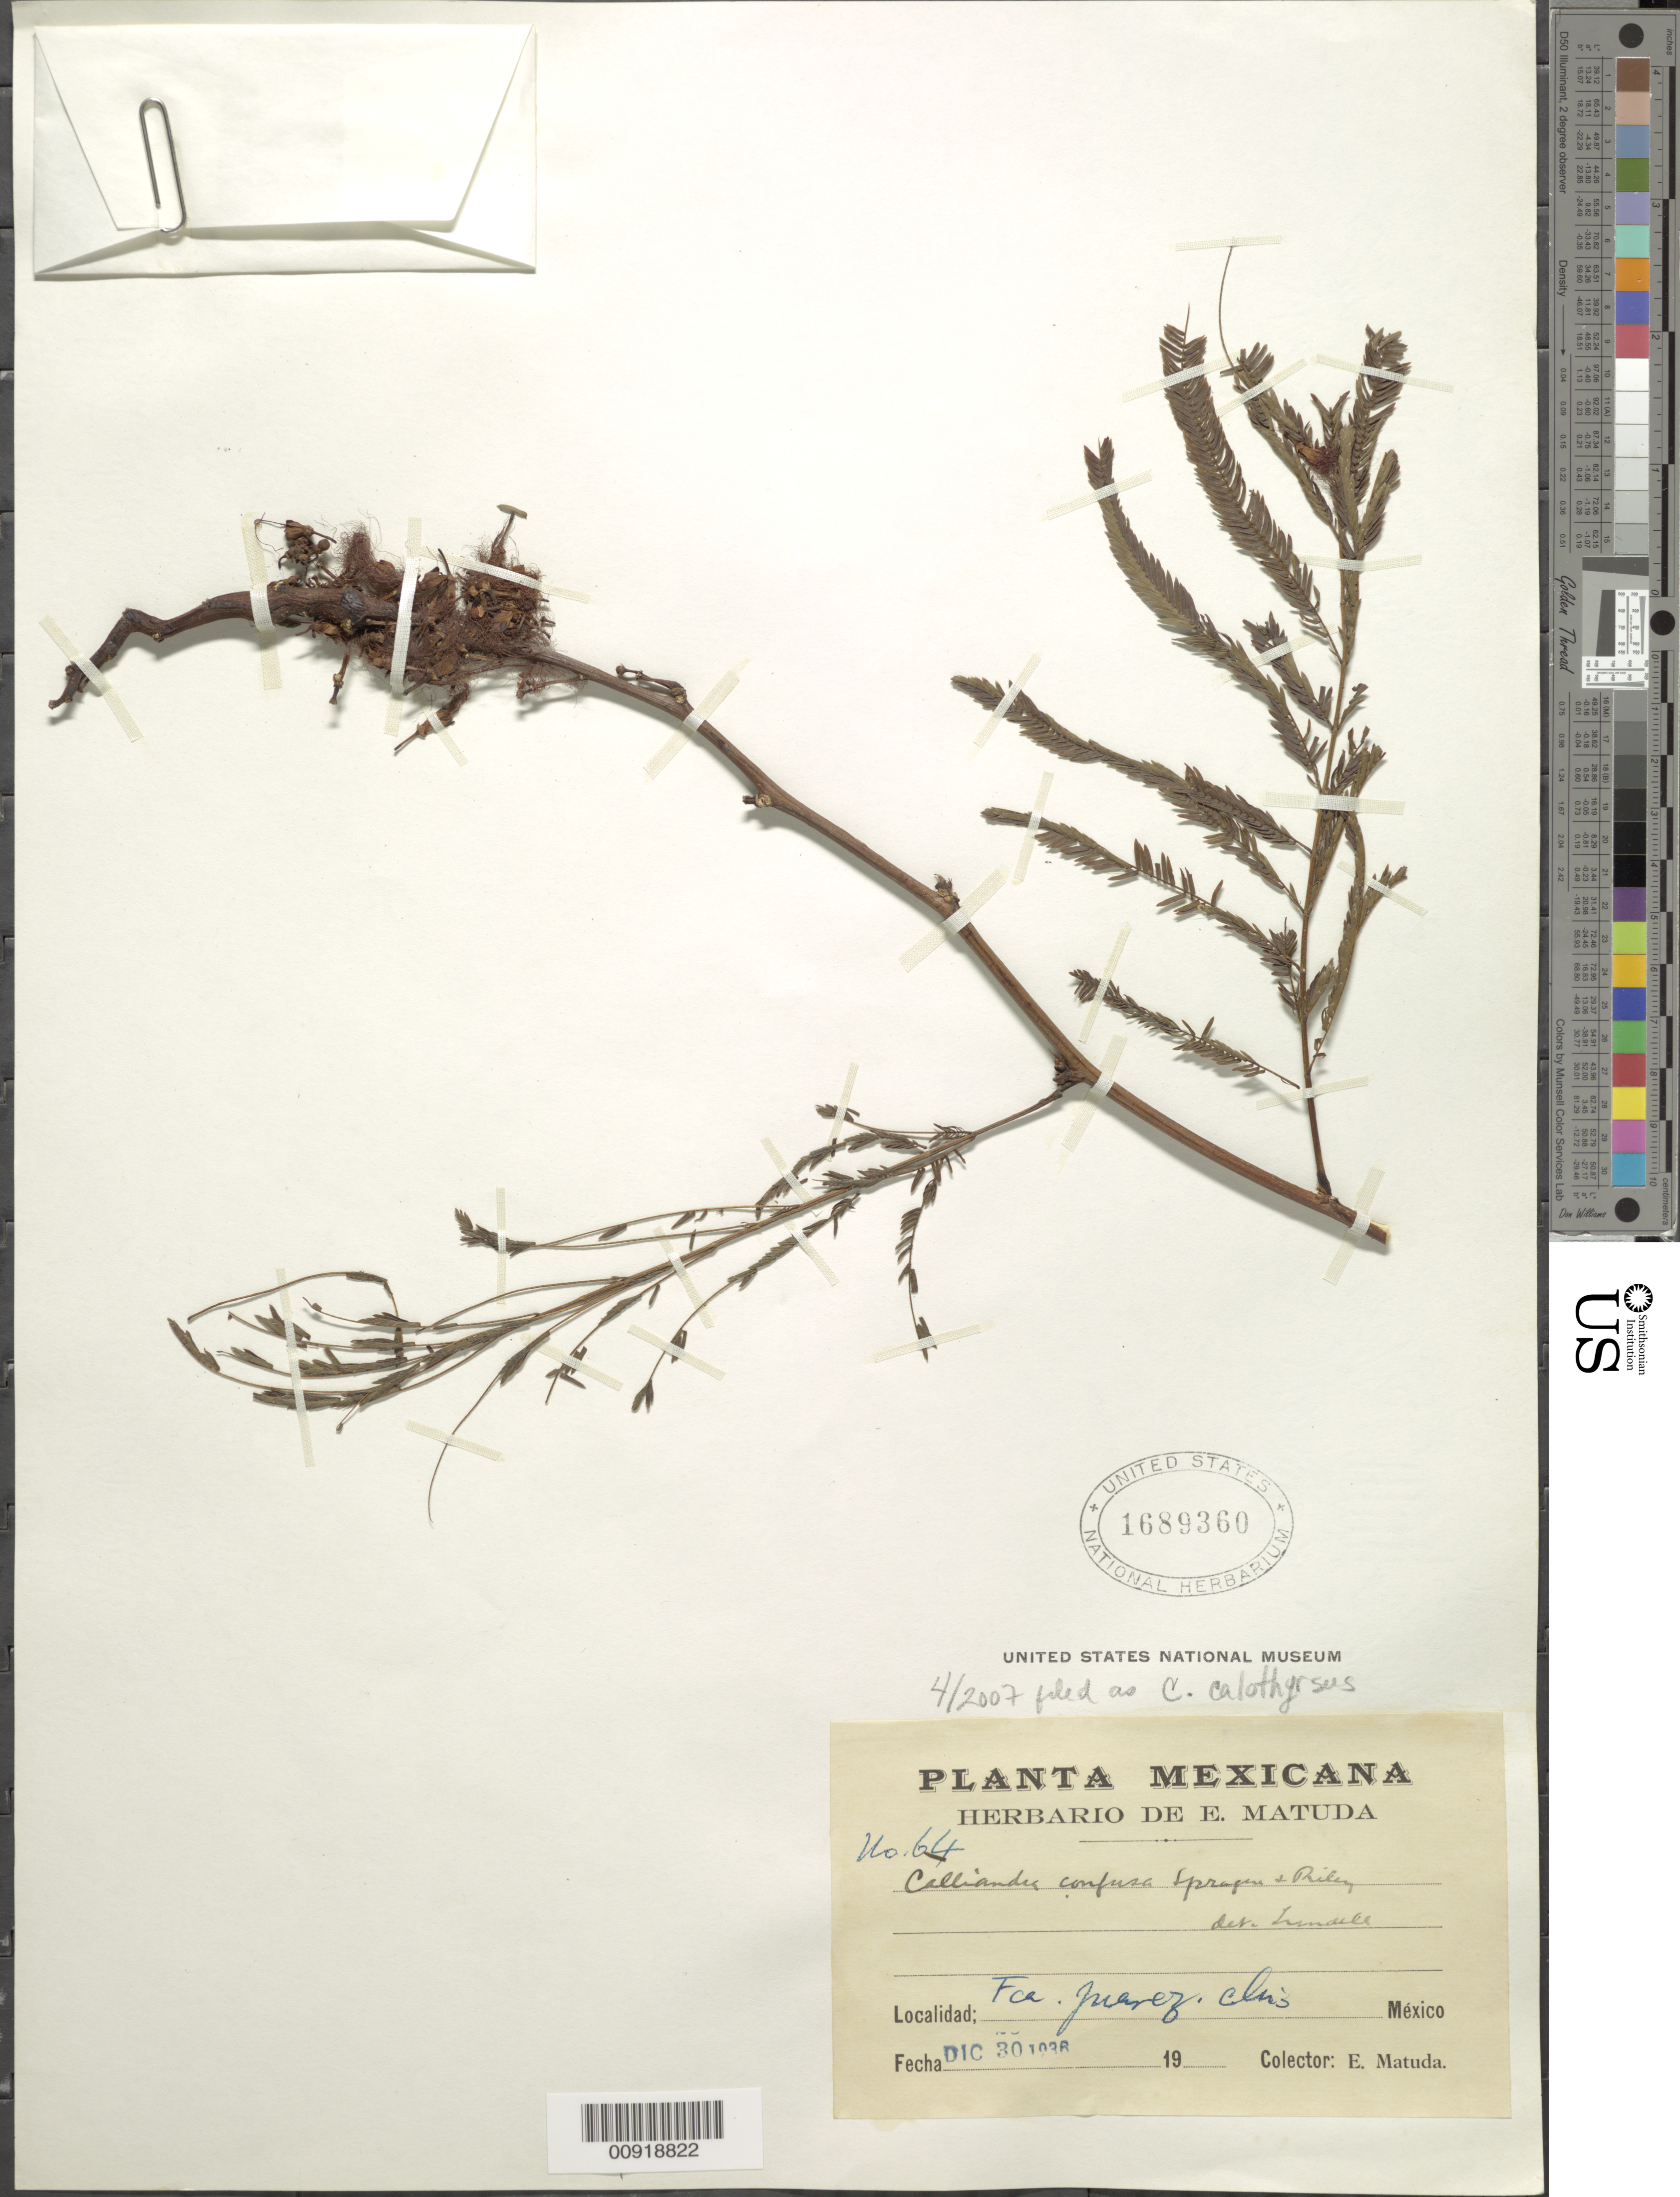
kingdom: Plantae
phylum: Tracheophyta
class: Magnoliopsida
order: Fabales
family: Fabaceae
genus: Calliandra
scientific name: Calliandra calothyrsus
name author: Meisn.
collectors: E. Matuda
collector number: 64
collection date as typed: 30 Dec 1936 or 30 Dec 1938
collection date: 1936-12-30 or 1938-12-30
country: Mexico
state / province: Chiapas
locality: Fca. Juárez, Chiapas.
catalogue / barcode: US 1689360